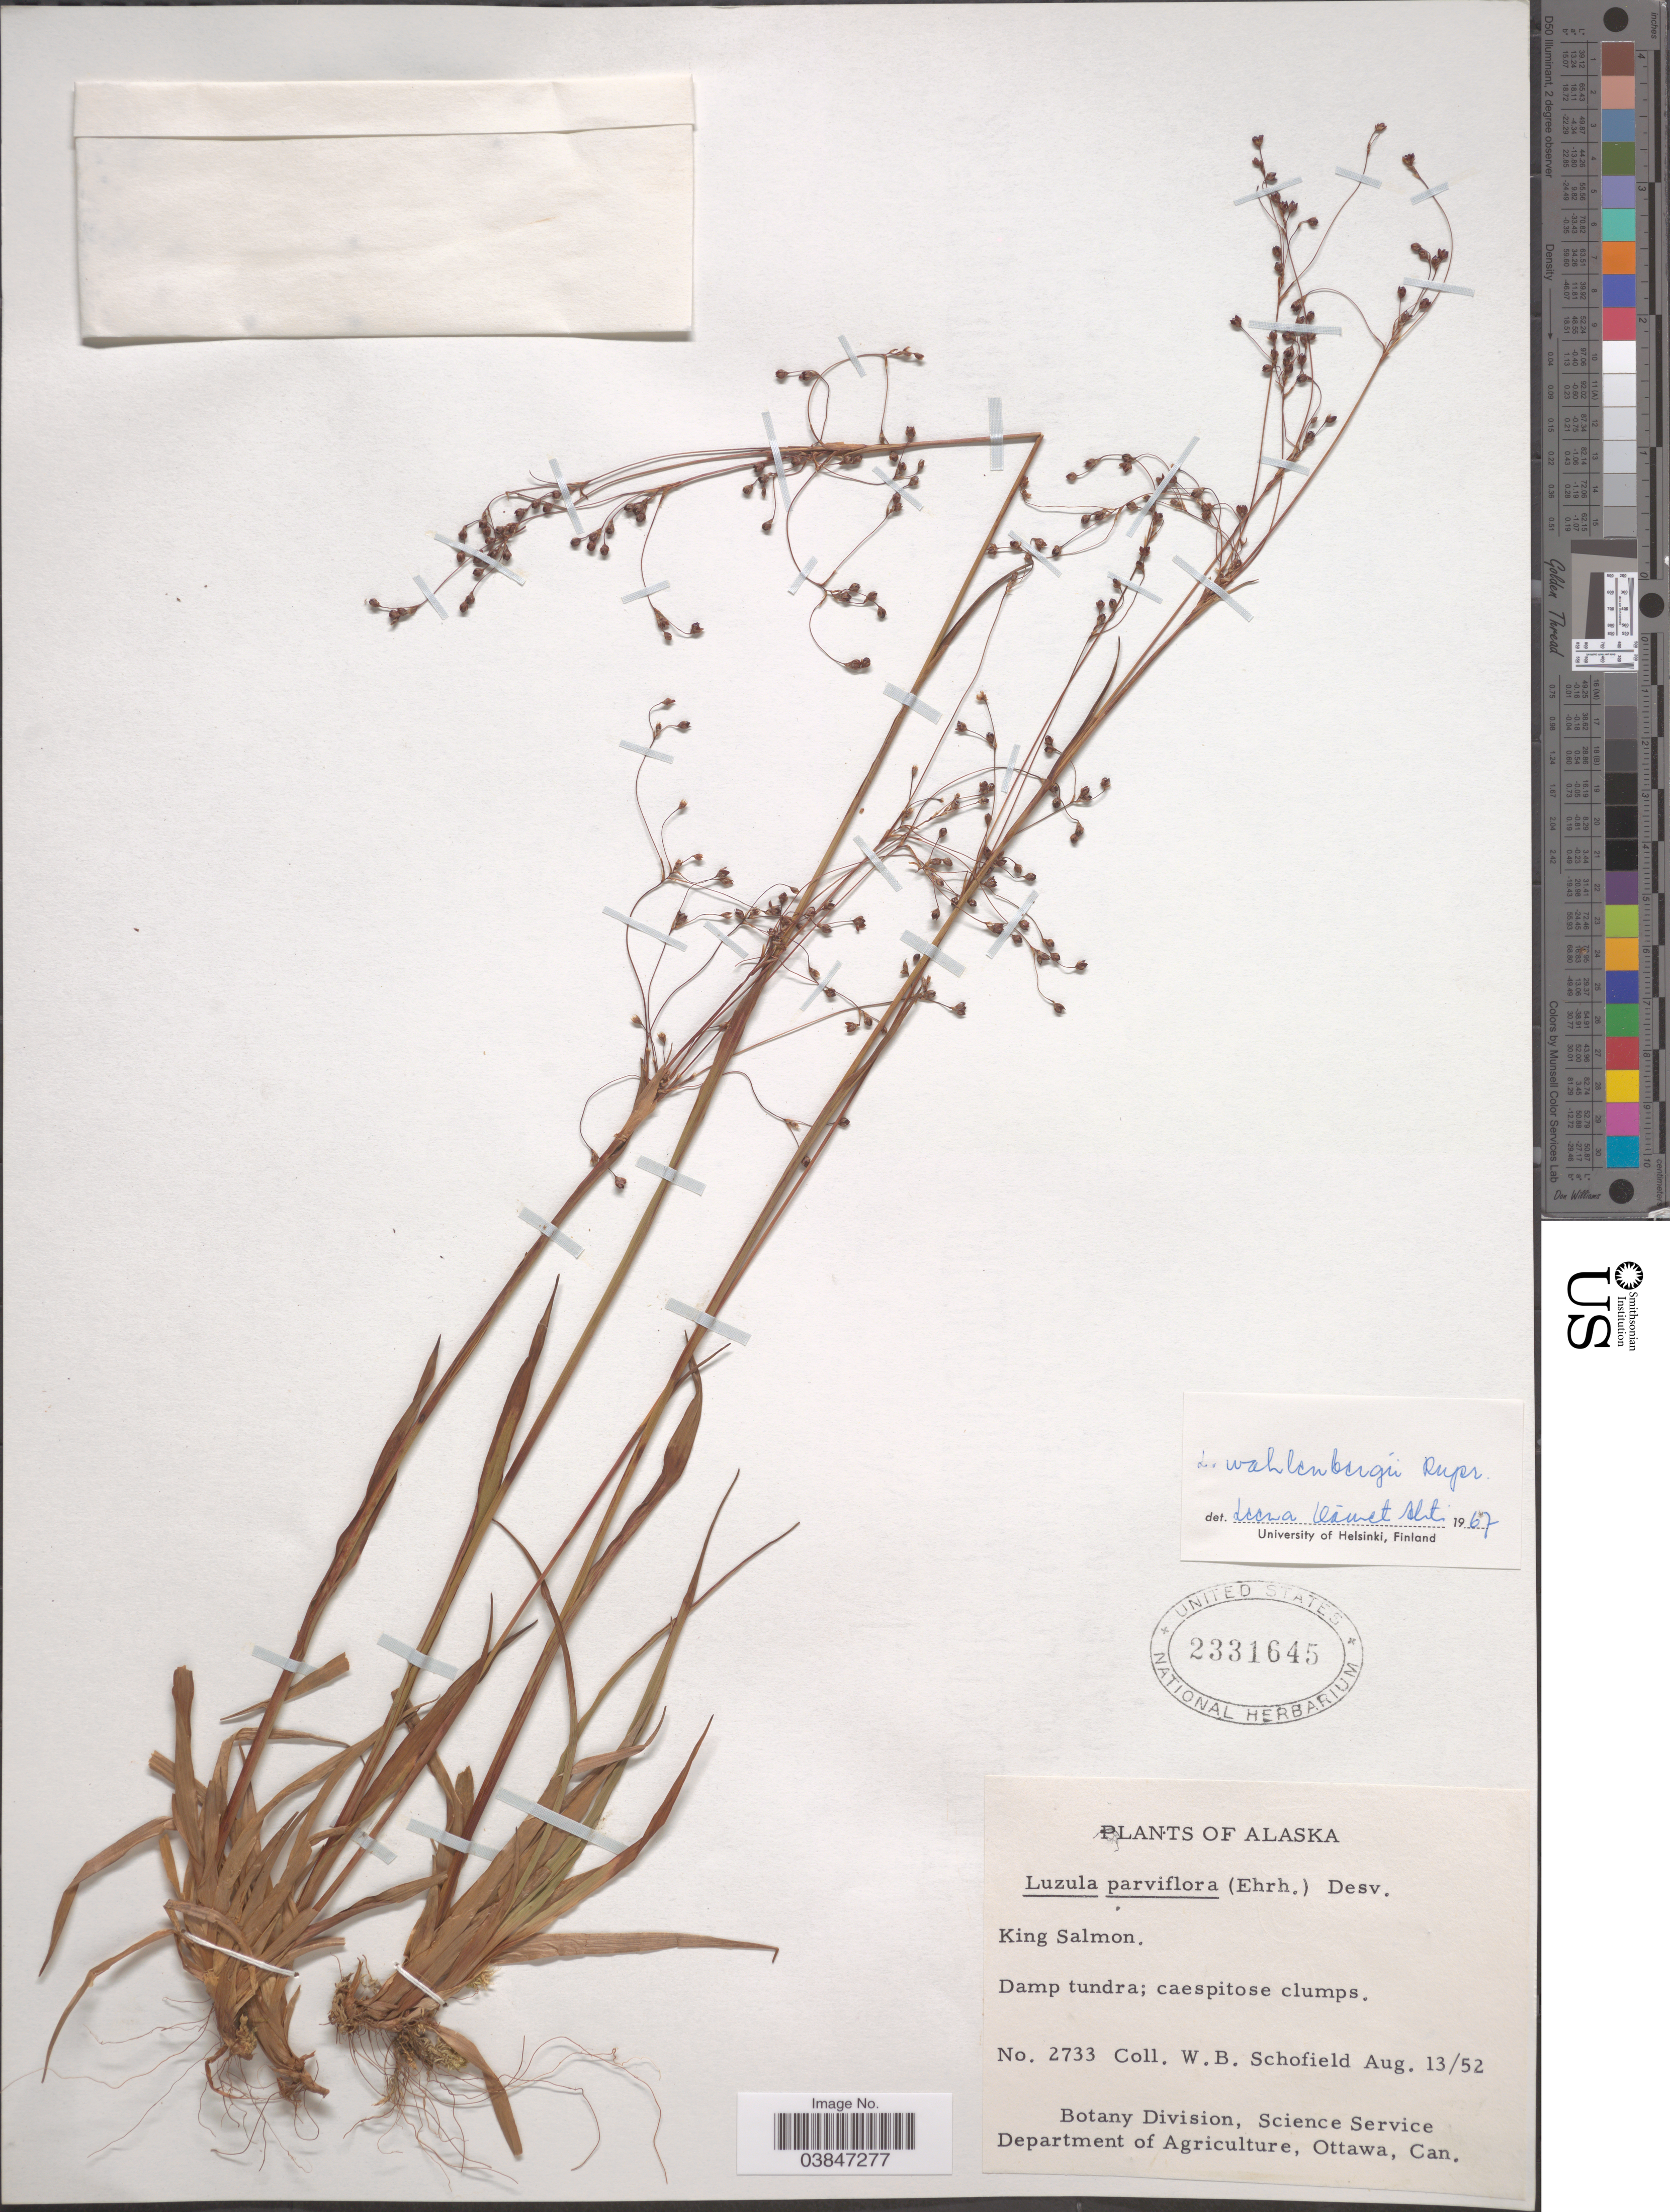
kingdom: Plantae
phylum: Tracheophyta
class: Liliopsida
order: Poales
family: Juncaceae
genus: Luzula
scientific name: Luzula wahlenbergii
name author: Rupr.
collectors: W. Schofield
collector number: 2733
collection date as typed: Transcribed d/m/y: 13/8/52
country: United States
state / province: Alaska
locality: King Salmon.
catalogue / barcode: US 2331645